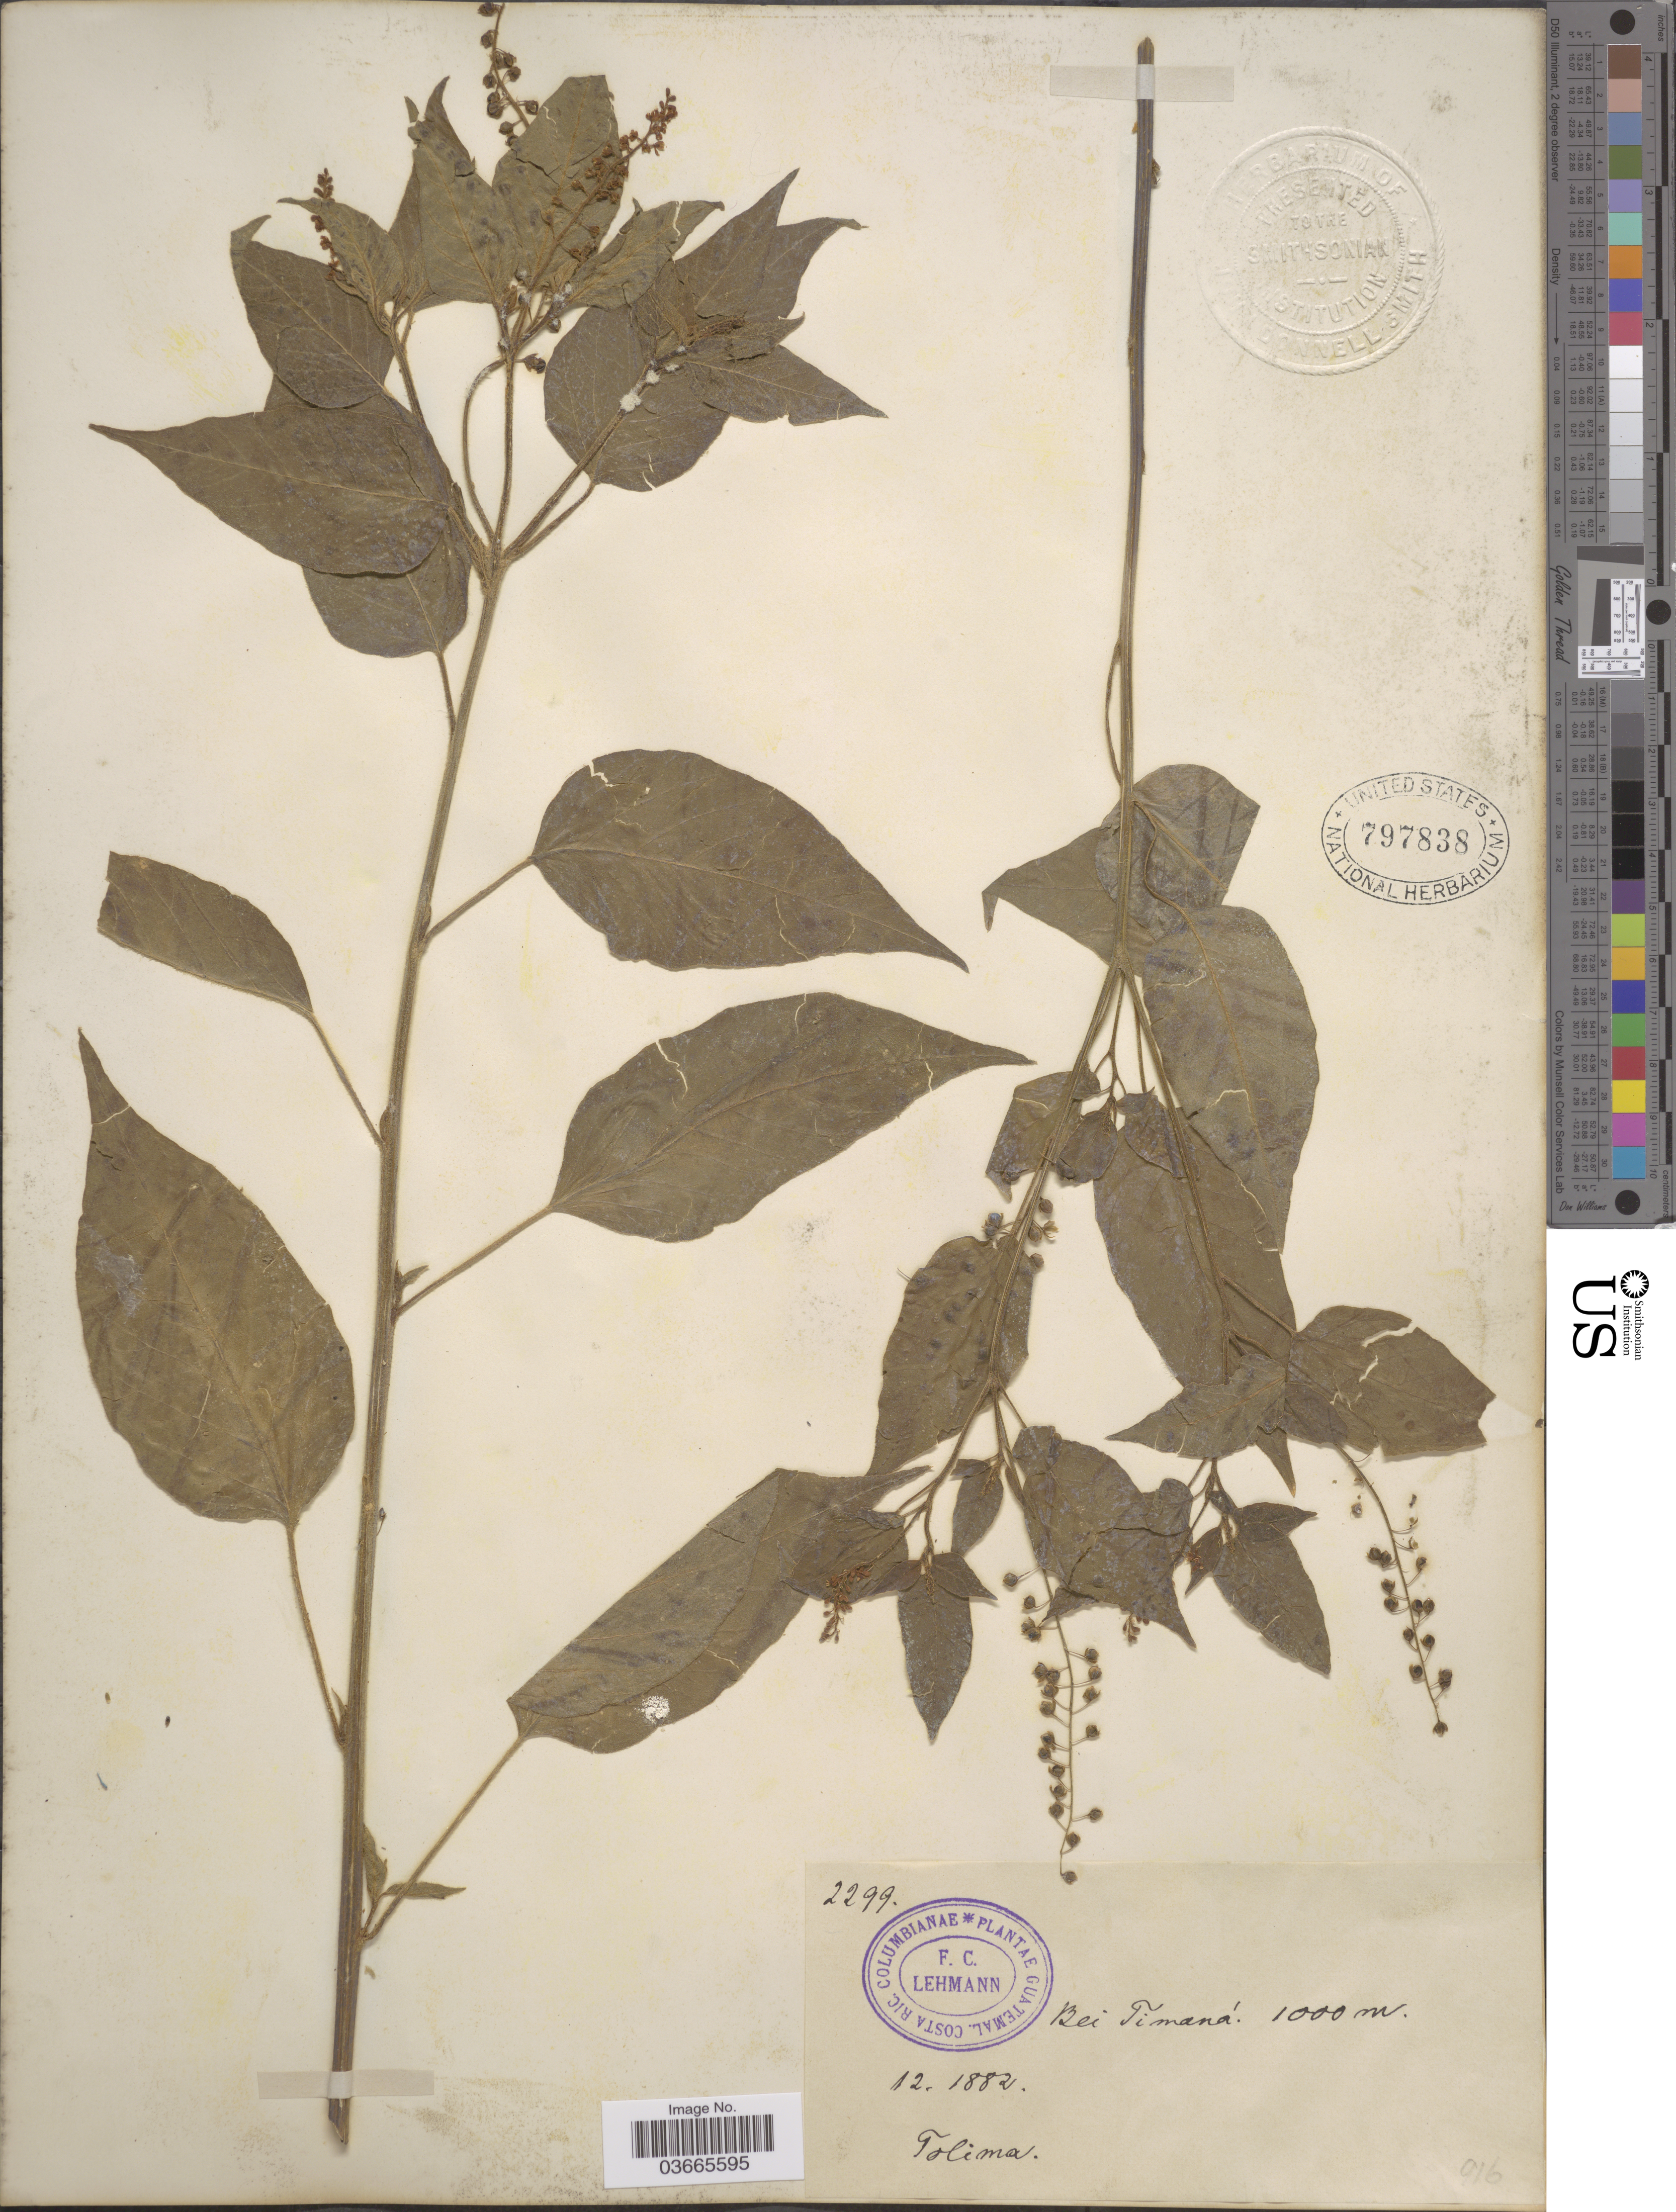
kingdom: Plantae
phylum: Tracheophyta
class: Magnoliopsida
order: Caryophyllales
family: Phytolaccaceae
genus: Rivina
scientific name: Rivina humilis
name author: L.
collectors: F. C. Lehmann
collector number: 2299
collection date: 1882-12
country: Colombia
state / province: Tolima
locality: Bei Timaná.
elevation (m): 1000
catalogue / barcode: US 797838